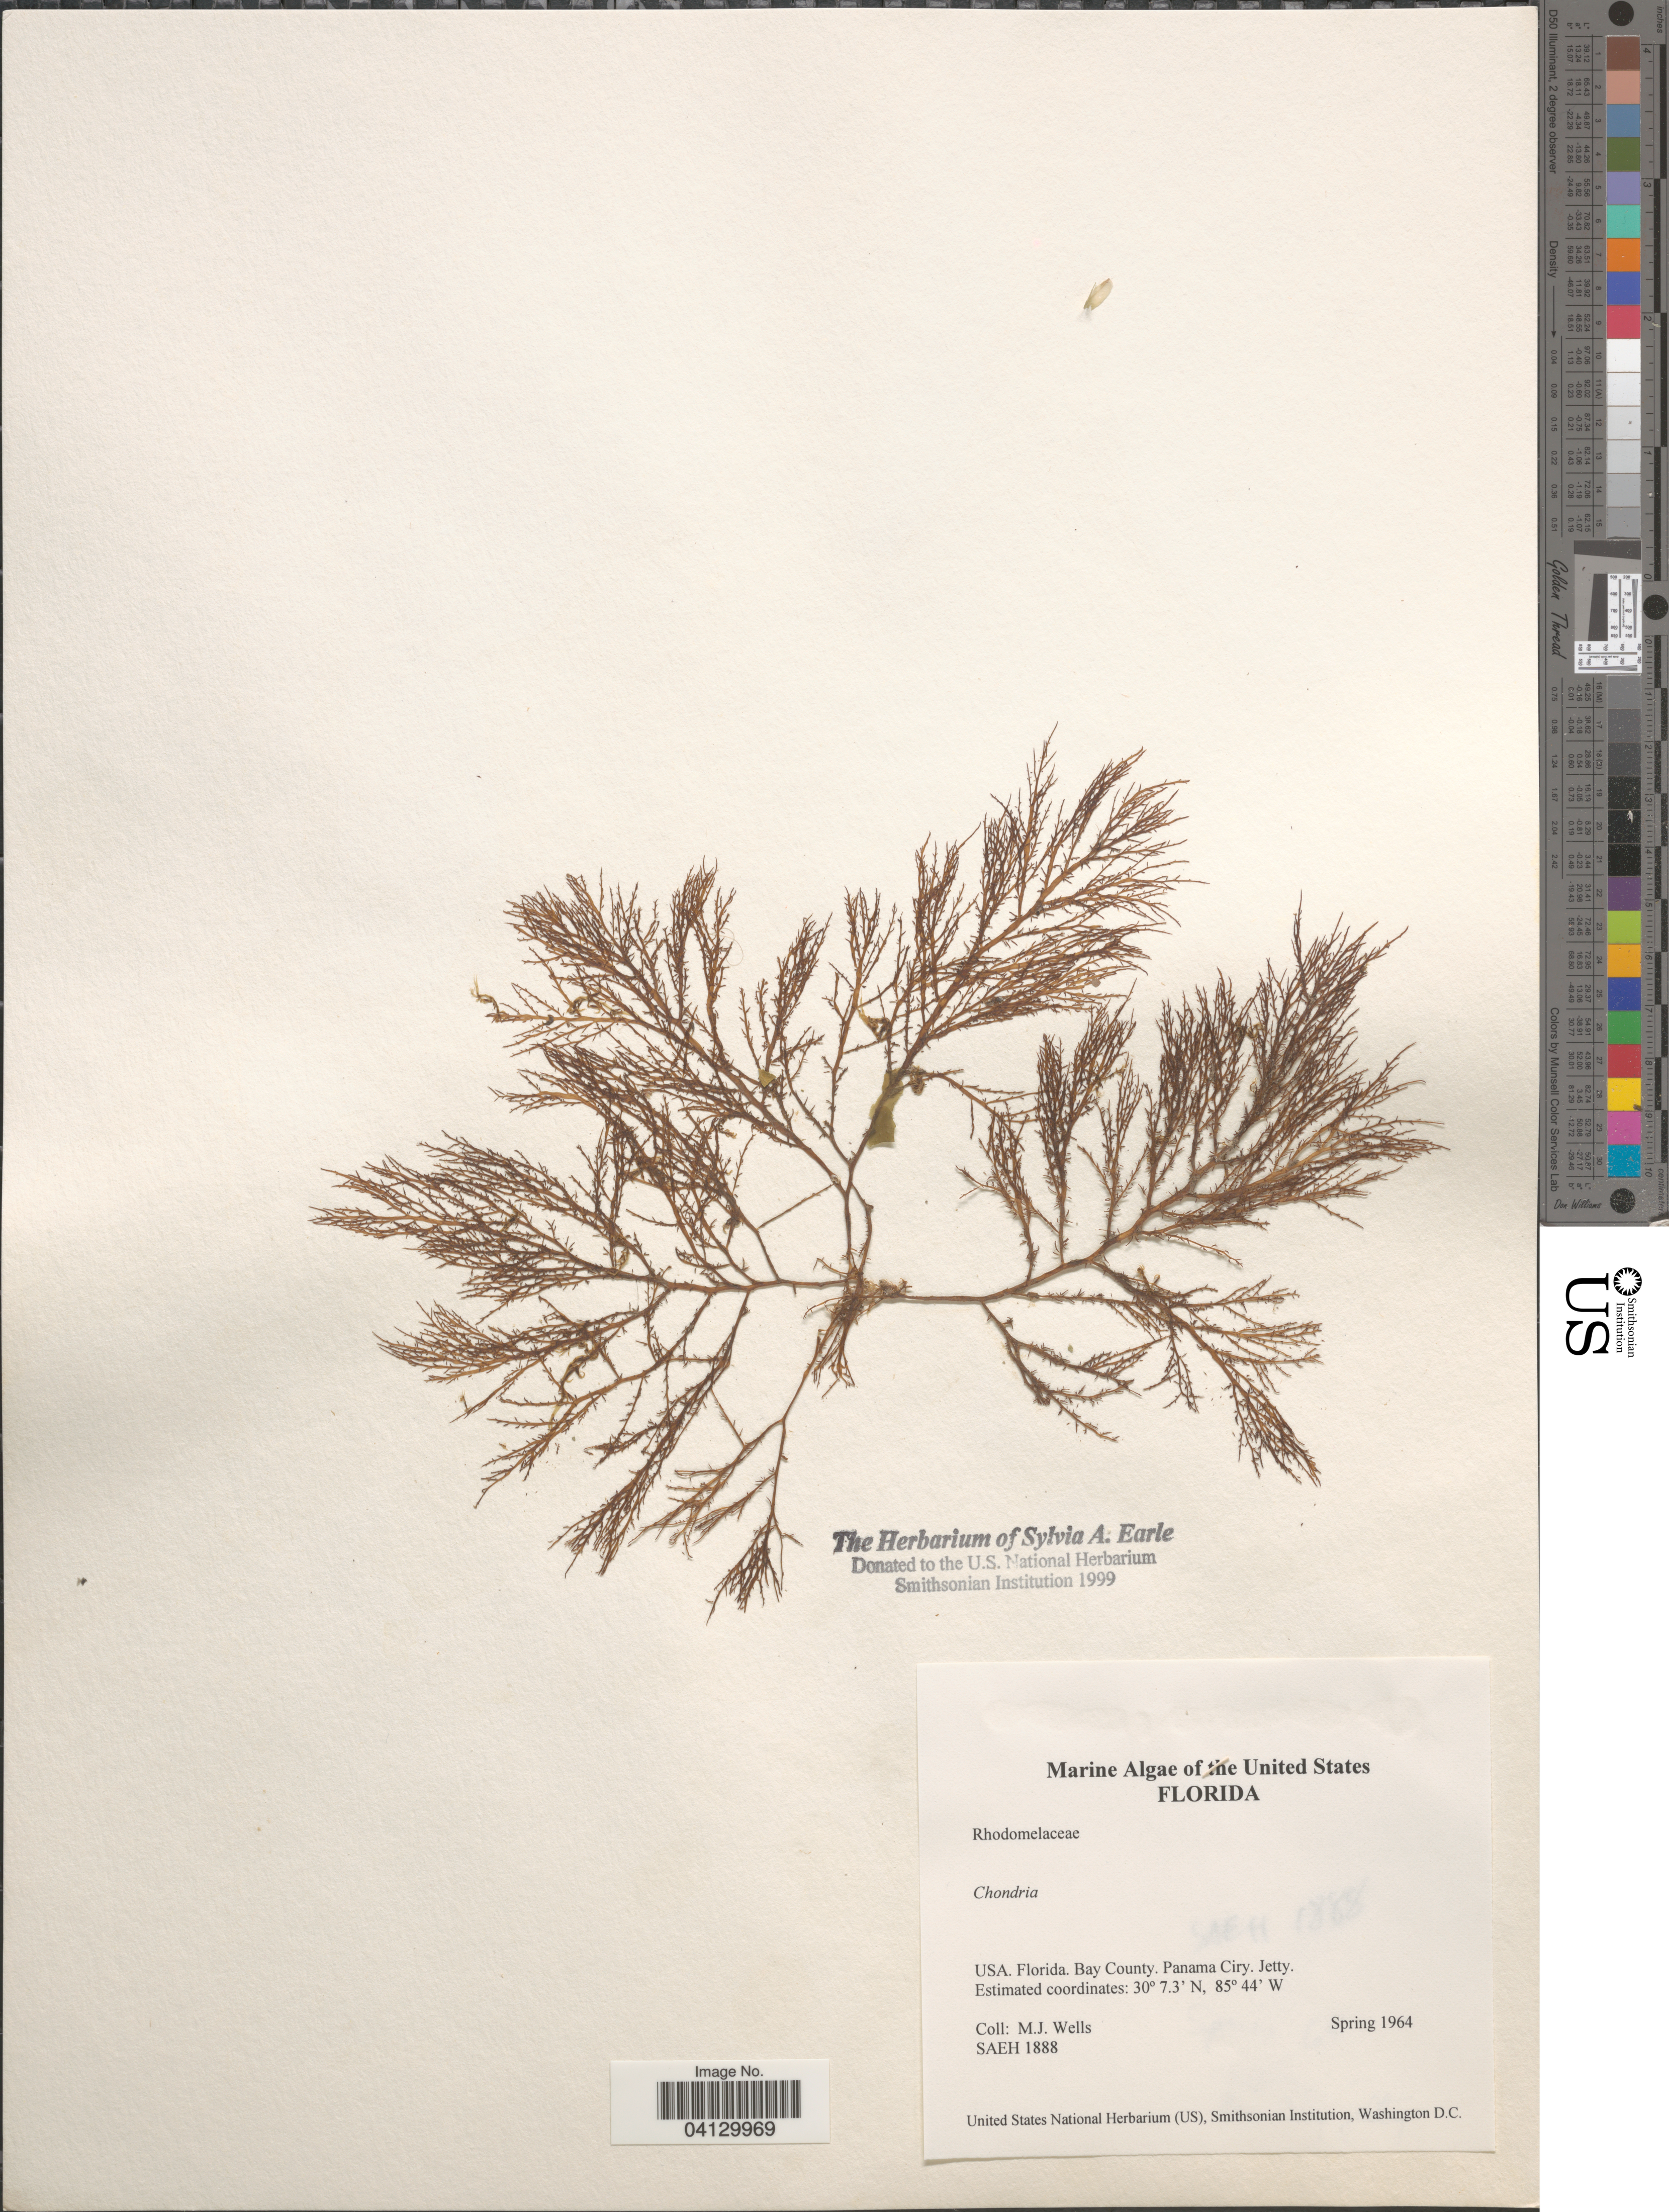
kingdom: Plantae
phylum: Rhodophyta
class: Florideophyceae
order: Ceramiales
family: Rhodomelaceae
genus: Chondria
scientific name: Chondria sp.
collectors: M. Wells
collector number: SAEH1888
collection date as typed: Spring 1964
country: United States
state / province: Florida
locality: Bay County. Panama Ciry. Jetty.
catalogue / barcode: US 328765